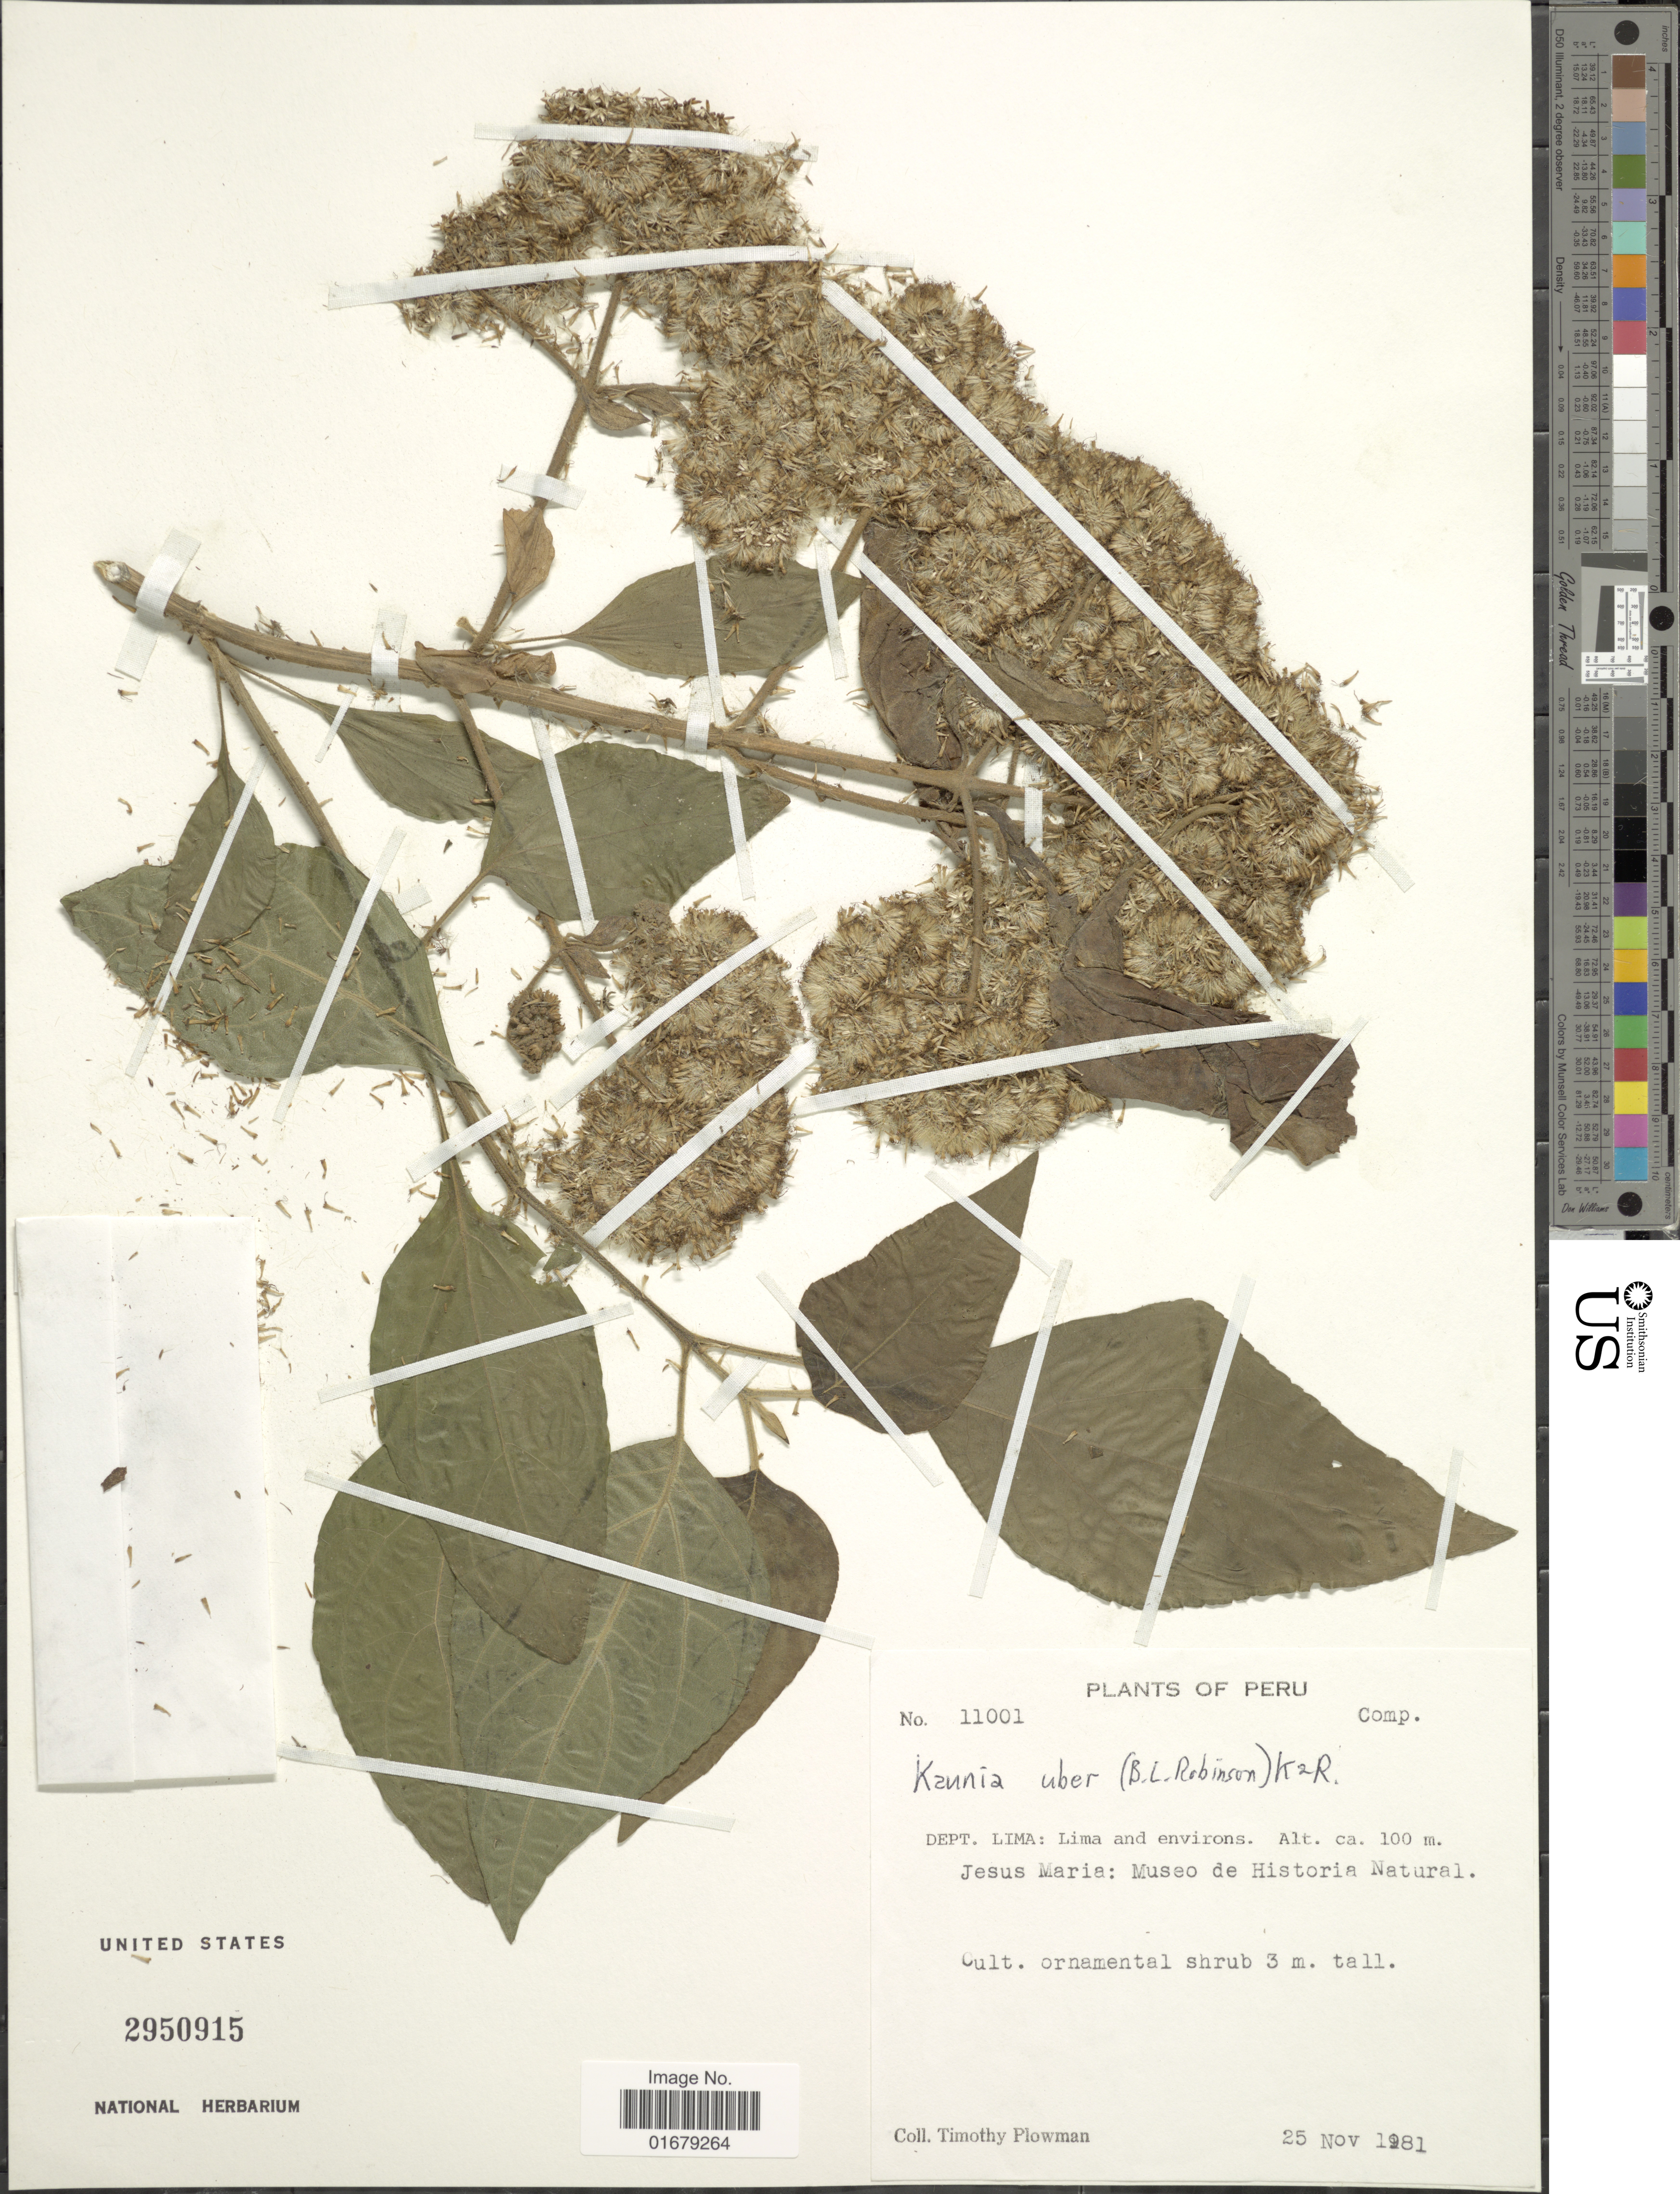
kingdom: Plantae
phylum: Tracheophyta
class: Magnoliopsida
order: Asterales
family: Asteraceae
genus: Kaunia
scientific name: Kaunia uber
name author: (B.L. Rob.) R.M. King & H. Rob.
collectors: T. Plowman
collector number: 11001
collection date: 1981-11-25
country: Peru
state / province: Lima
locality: Dept. Lima, Lima and environs, Jesus Maria; Museo de Historia Natural.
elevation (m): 100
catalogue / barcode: US 2950915